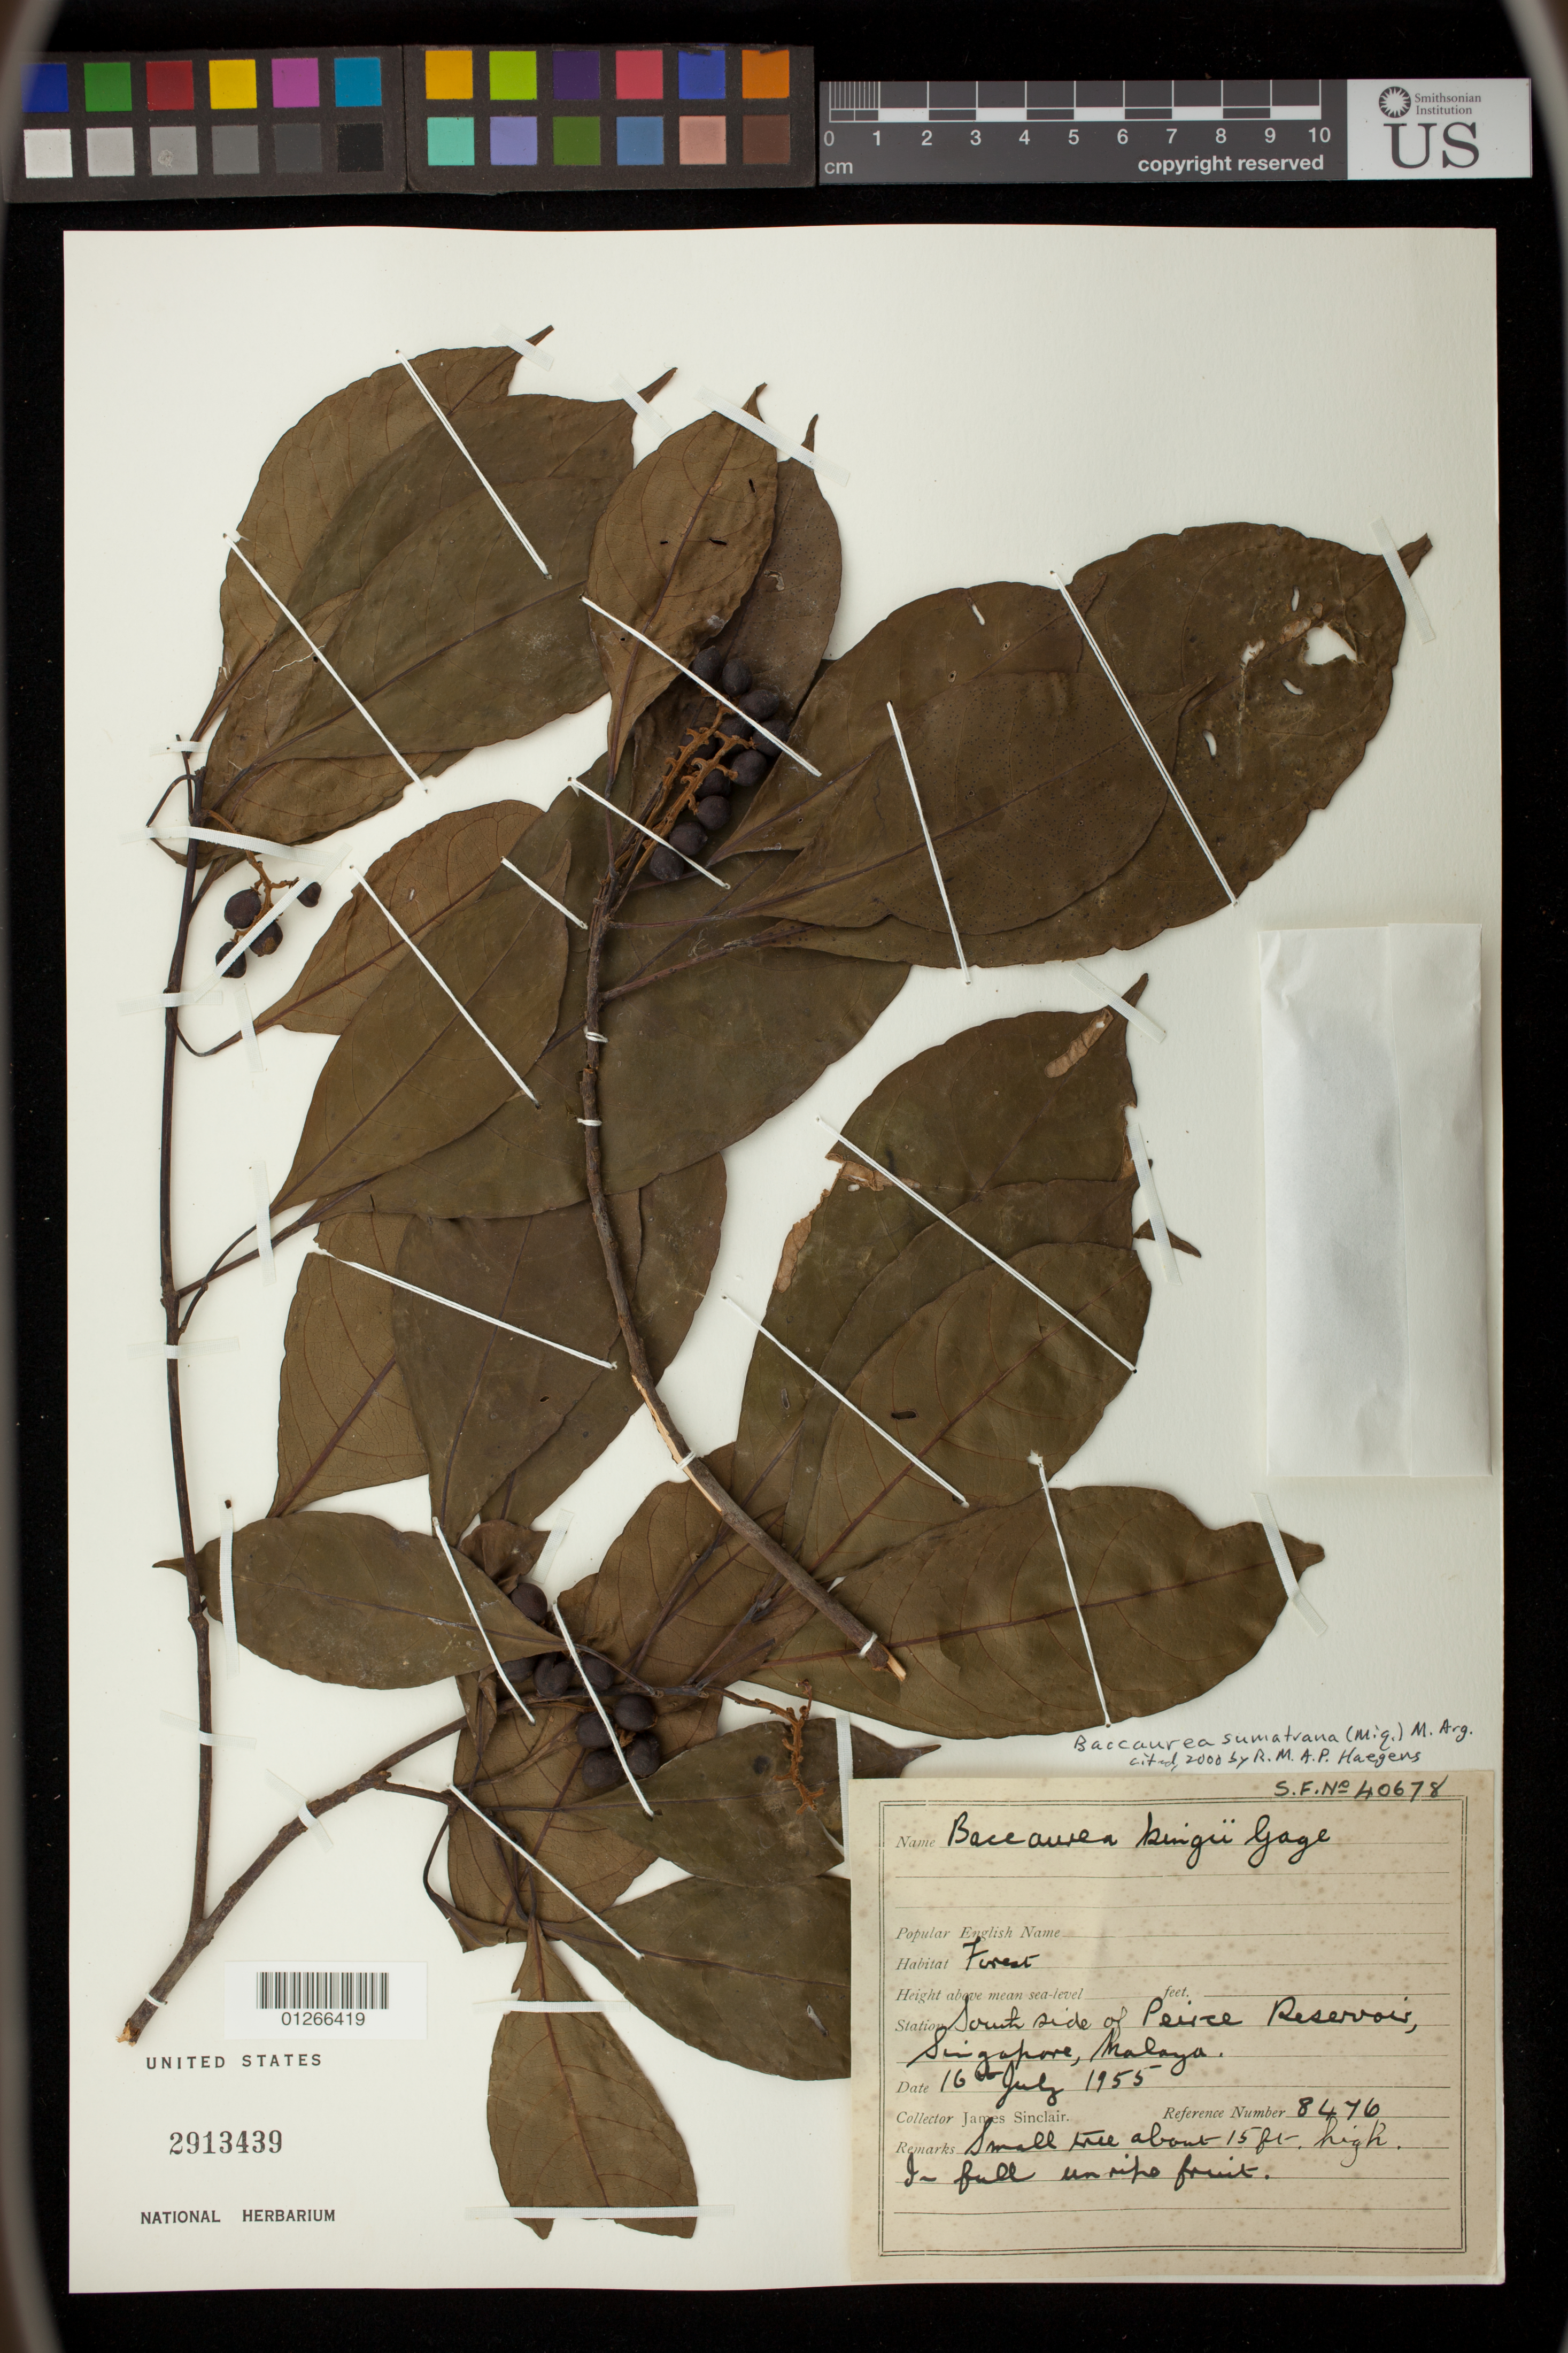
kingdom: Plantae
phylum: Tracheophyta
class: Magnoliopsida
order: Malpighiales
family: Phyllanthaceae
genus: Baccaurea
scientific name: Baccaurea sumatrana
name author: (Miq.) Müll. Arg.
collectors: J. Sinclair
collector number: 8476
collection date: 1955-07-16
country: Singapore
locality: South Side of Peirce Reservoir, Singapore, Malaya